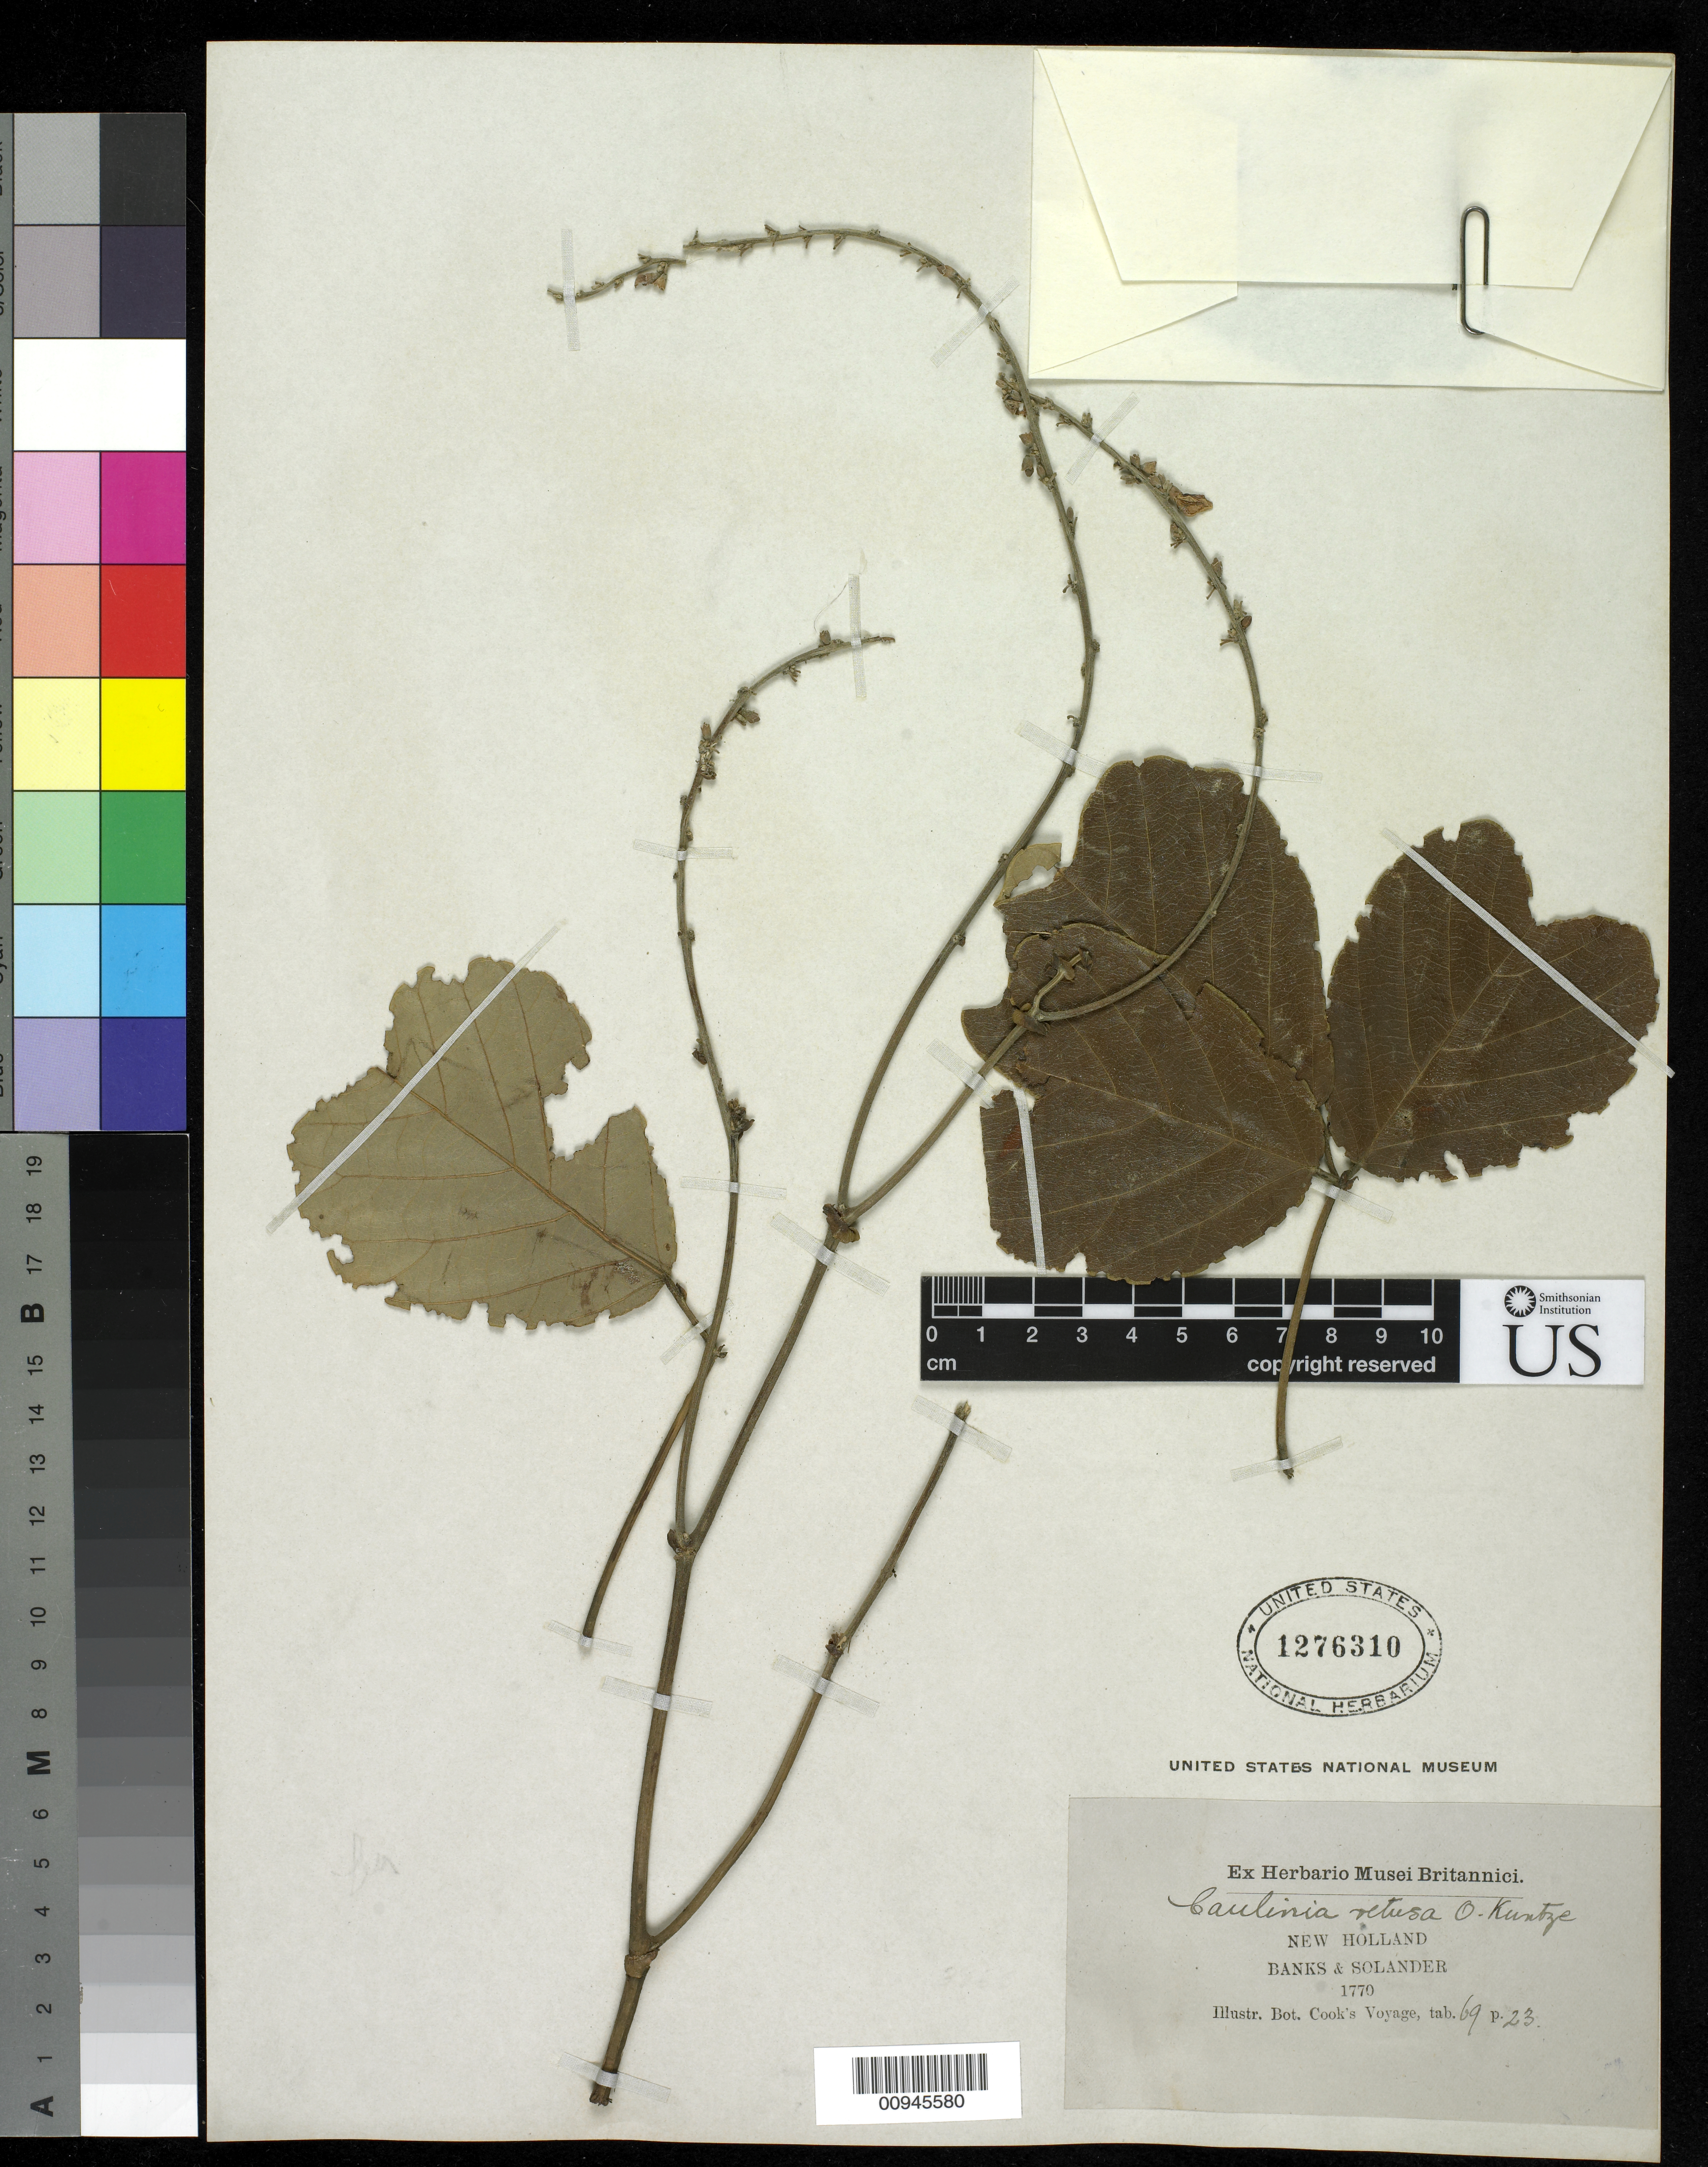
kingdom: Plantae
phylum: Tracheophyta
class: Magnoliopsida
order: Fabales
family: Fabaceae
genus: Kennedia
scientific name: Kennedia rubicunda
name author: Vent.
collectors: J. Banks & D. C. Solander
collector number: s,n,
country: Australia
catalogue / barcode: US 1276310